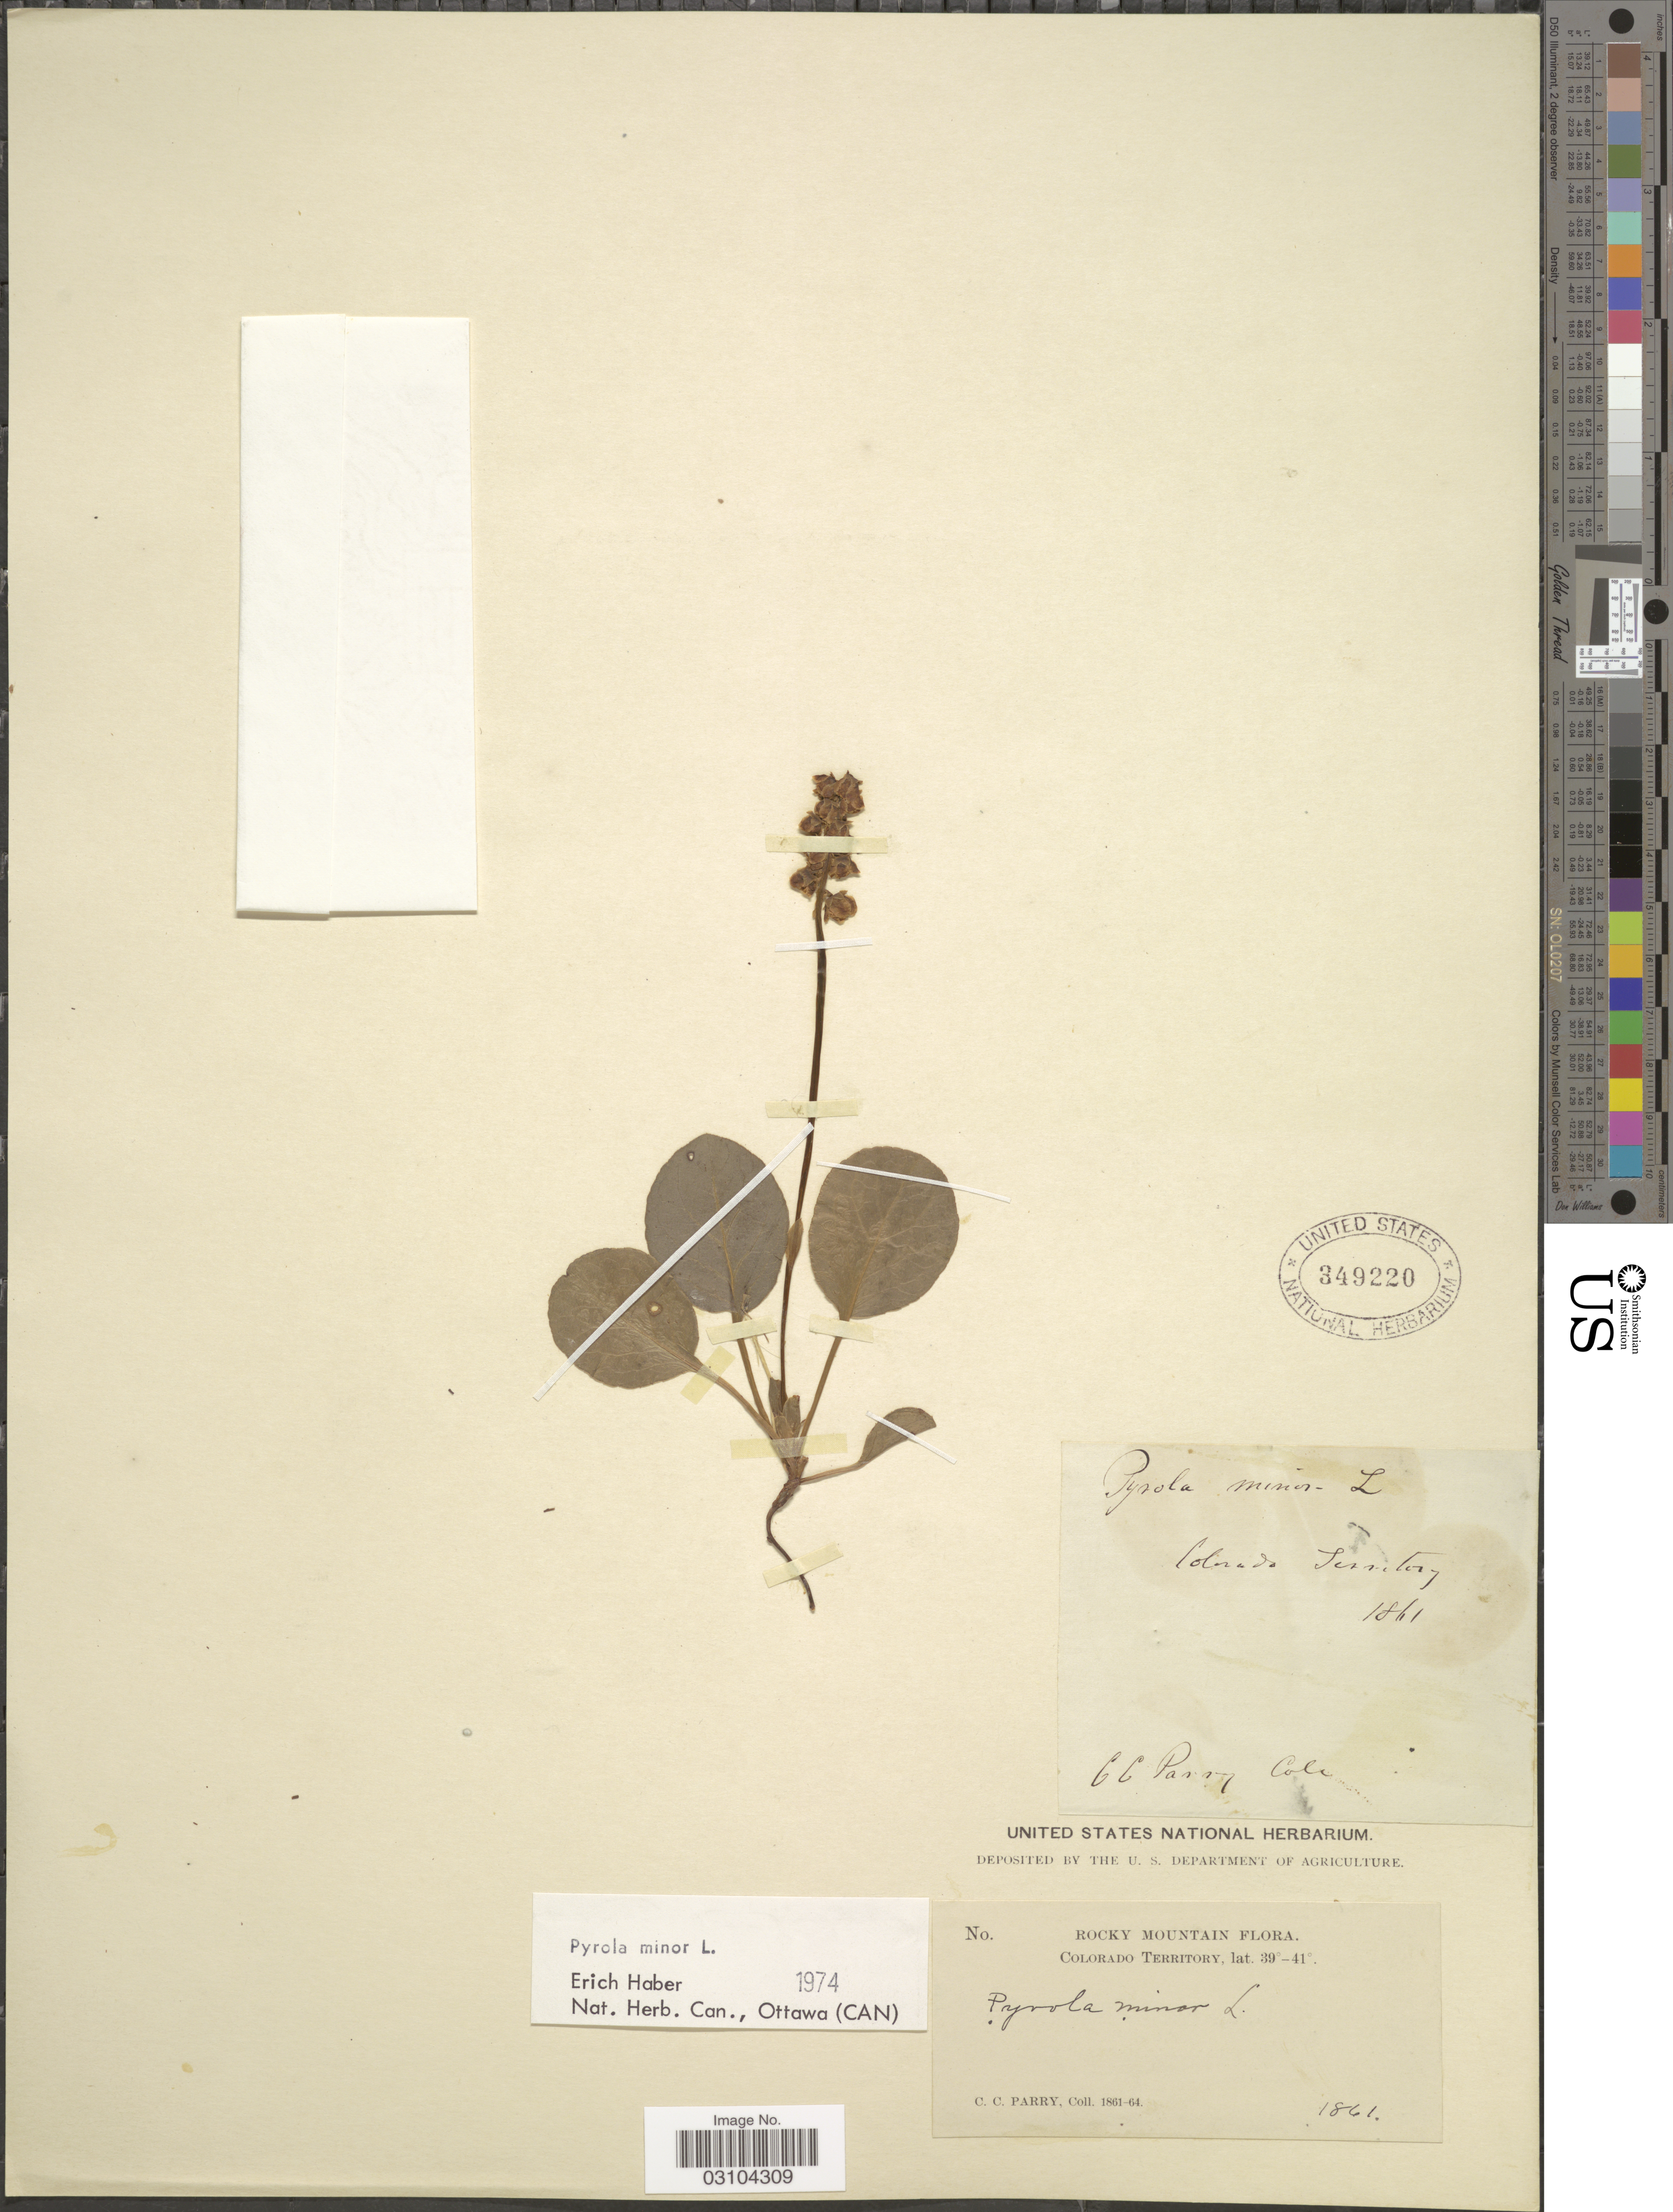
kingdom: Plantae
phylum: Tracheophyta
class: Magnoliopsida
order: Ericales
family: Ericaceae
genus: Pyrola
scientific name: Pyrola minor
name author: L.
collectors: C. C. Parry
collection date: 1861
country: United States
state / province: Colorado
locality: Rocky Mountain, Colorado Territory.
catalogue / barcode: US 349220